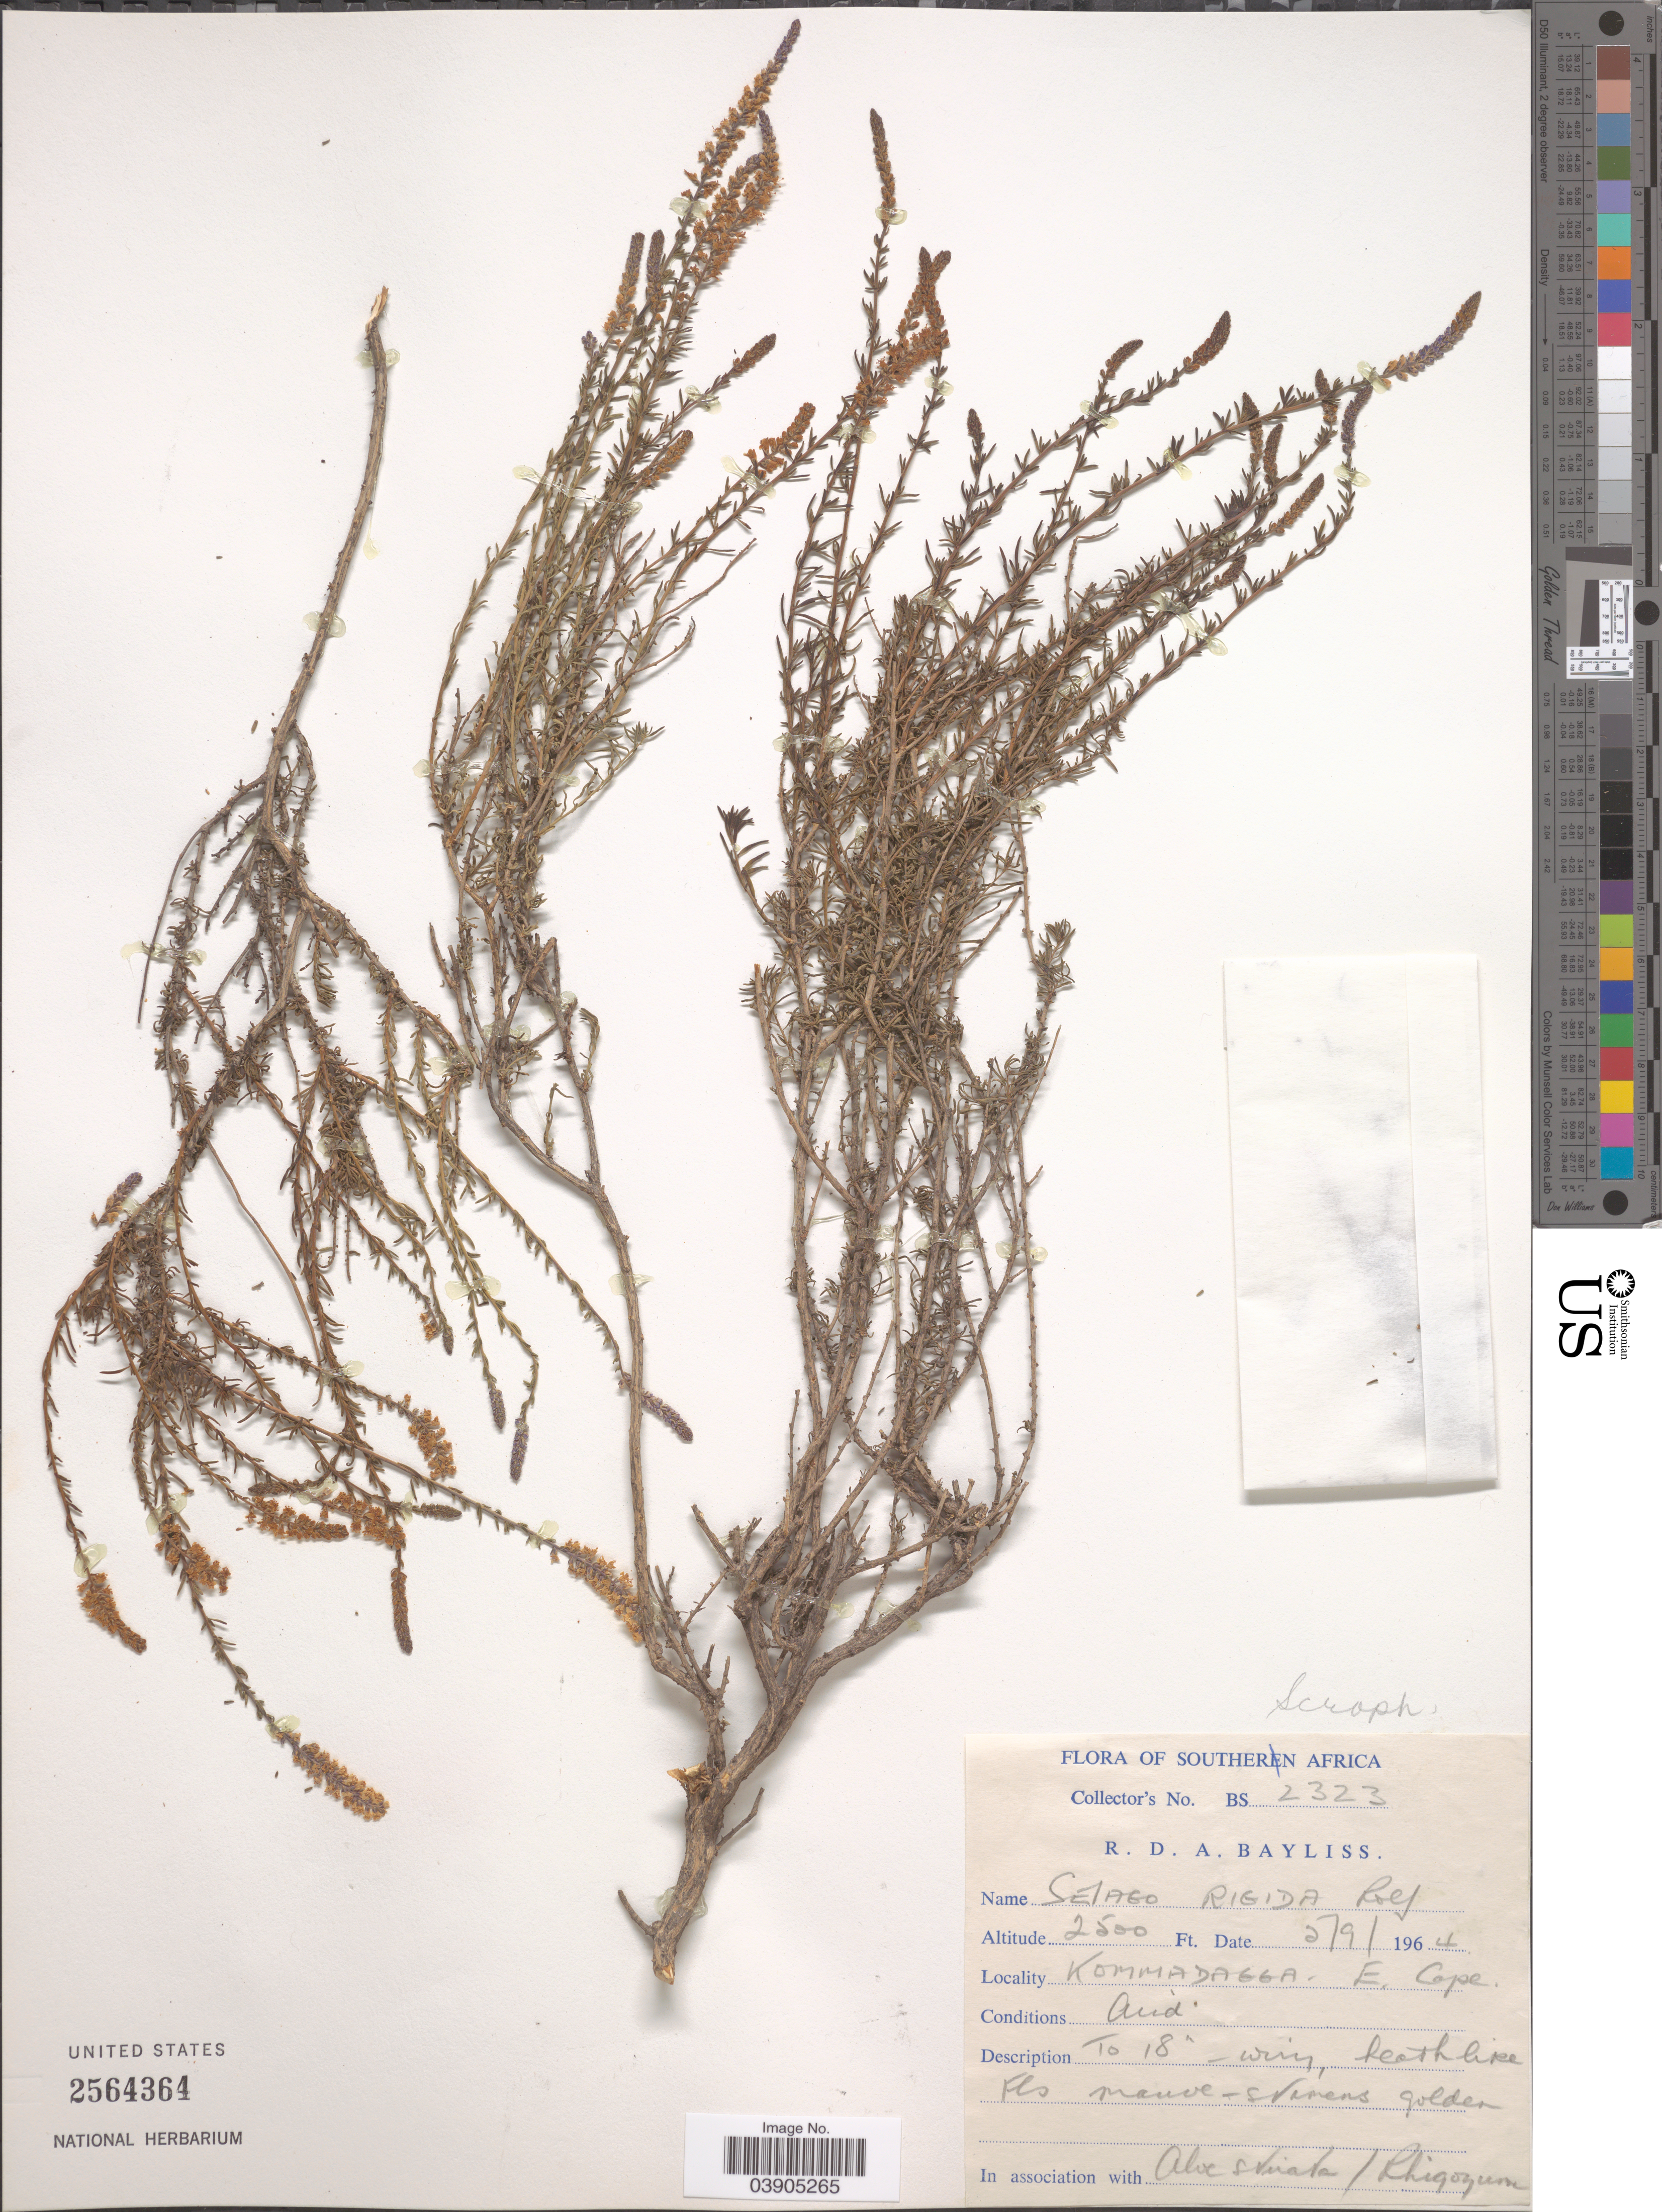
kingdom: Plantae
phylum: Tracheophyta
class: Magnoliopsida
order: Lamiales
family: Scrophulariaceae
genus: Selago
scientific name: Selago rigida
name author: Rolfe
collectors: R. Bayliss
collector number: BS2323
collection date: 1964-09-02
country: South Africa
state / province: Eastern Cape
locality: Southern Africa. Kommadagga. E. Cape.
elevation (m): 762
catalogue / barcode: US 2564364